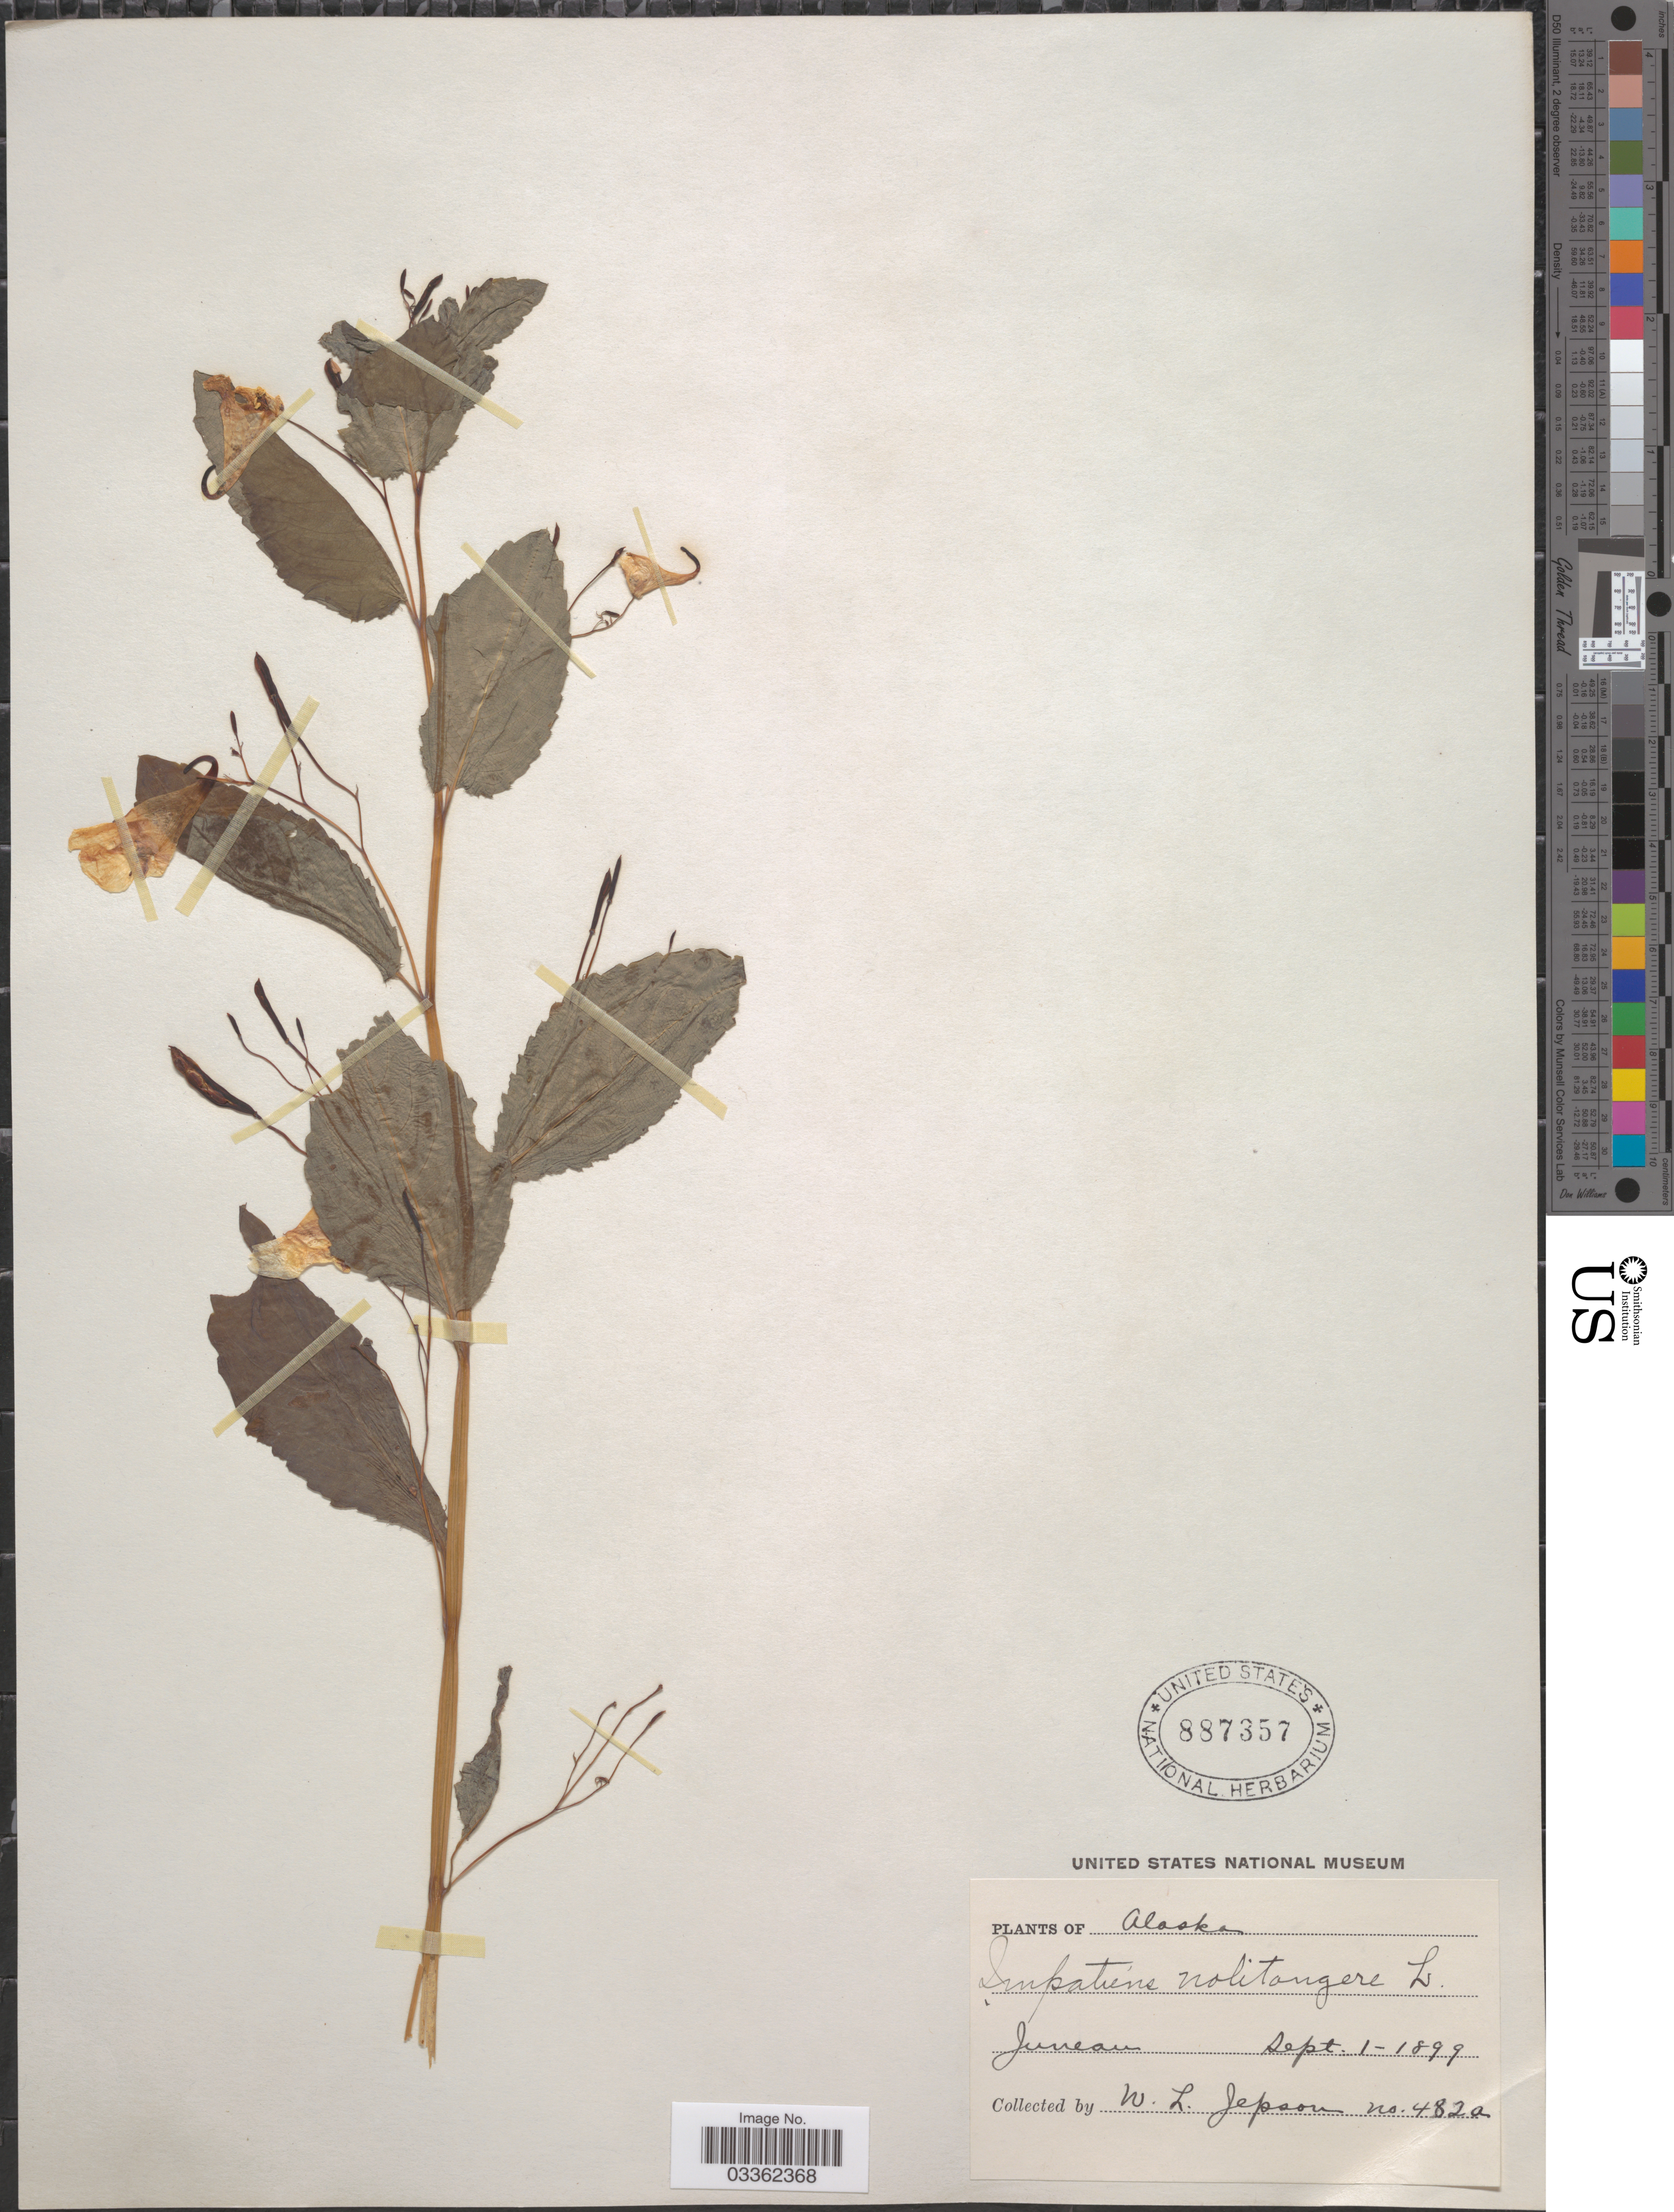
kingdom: Plantae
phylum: Tracheophyta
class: Magnoliopsida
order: Ericales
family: Balsaminaceae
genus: Impatiens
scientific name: Impatiens noli-tangere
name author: L.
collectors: W. L. Jepson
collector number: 482a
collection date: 1899-09-01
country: United States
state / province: Alaska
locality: Juneau.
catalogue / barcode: US 887357